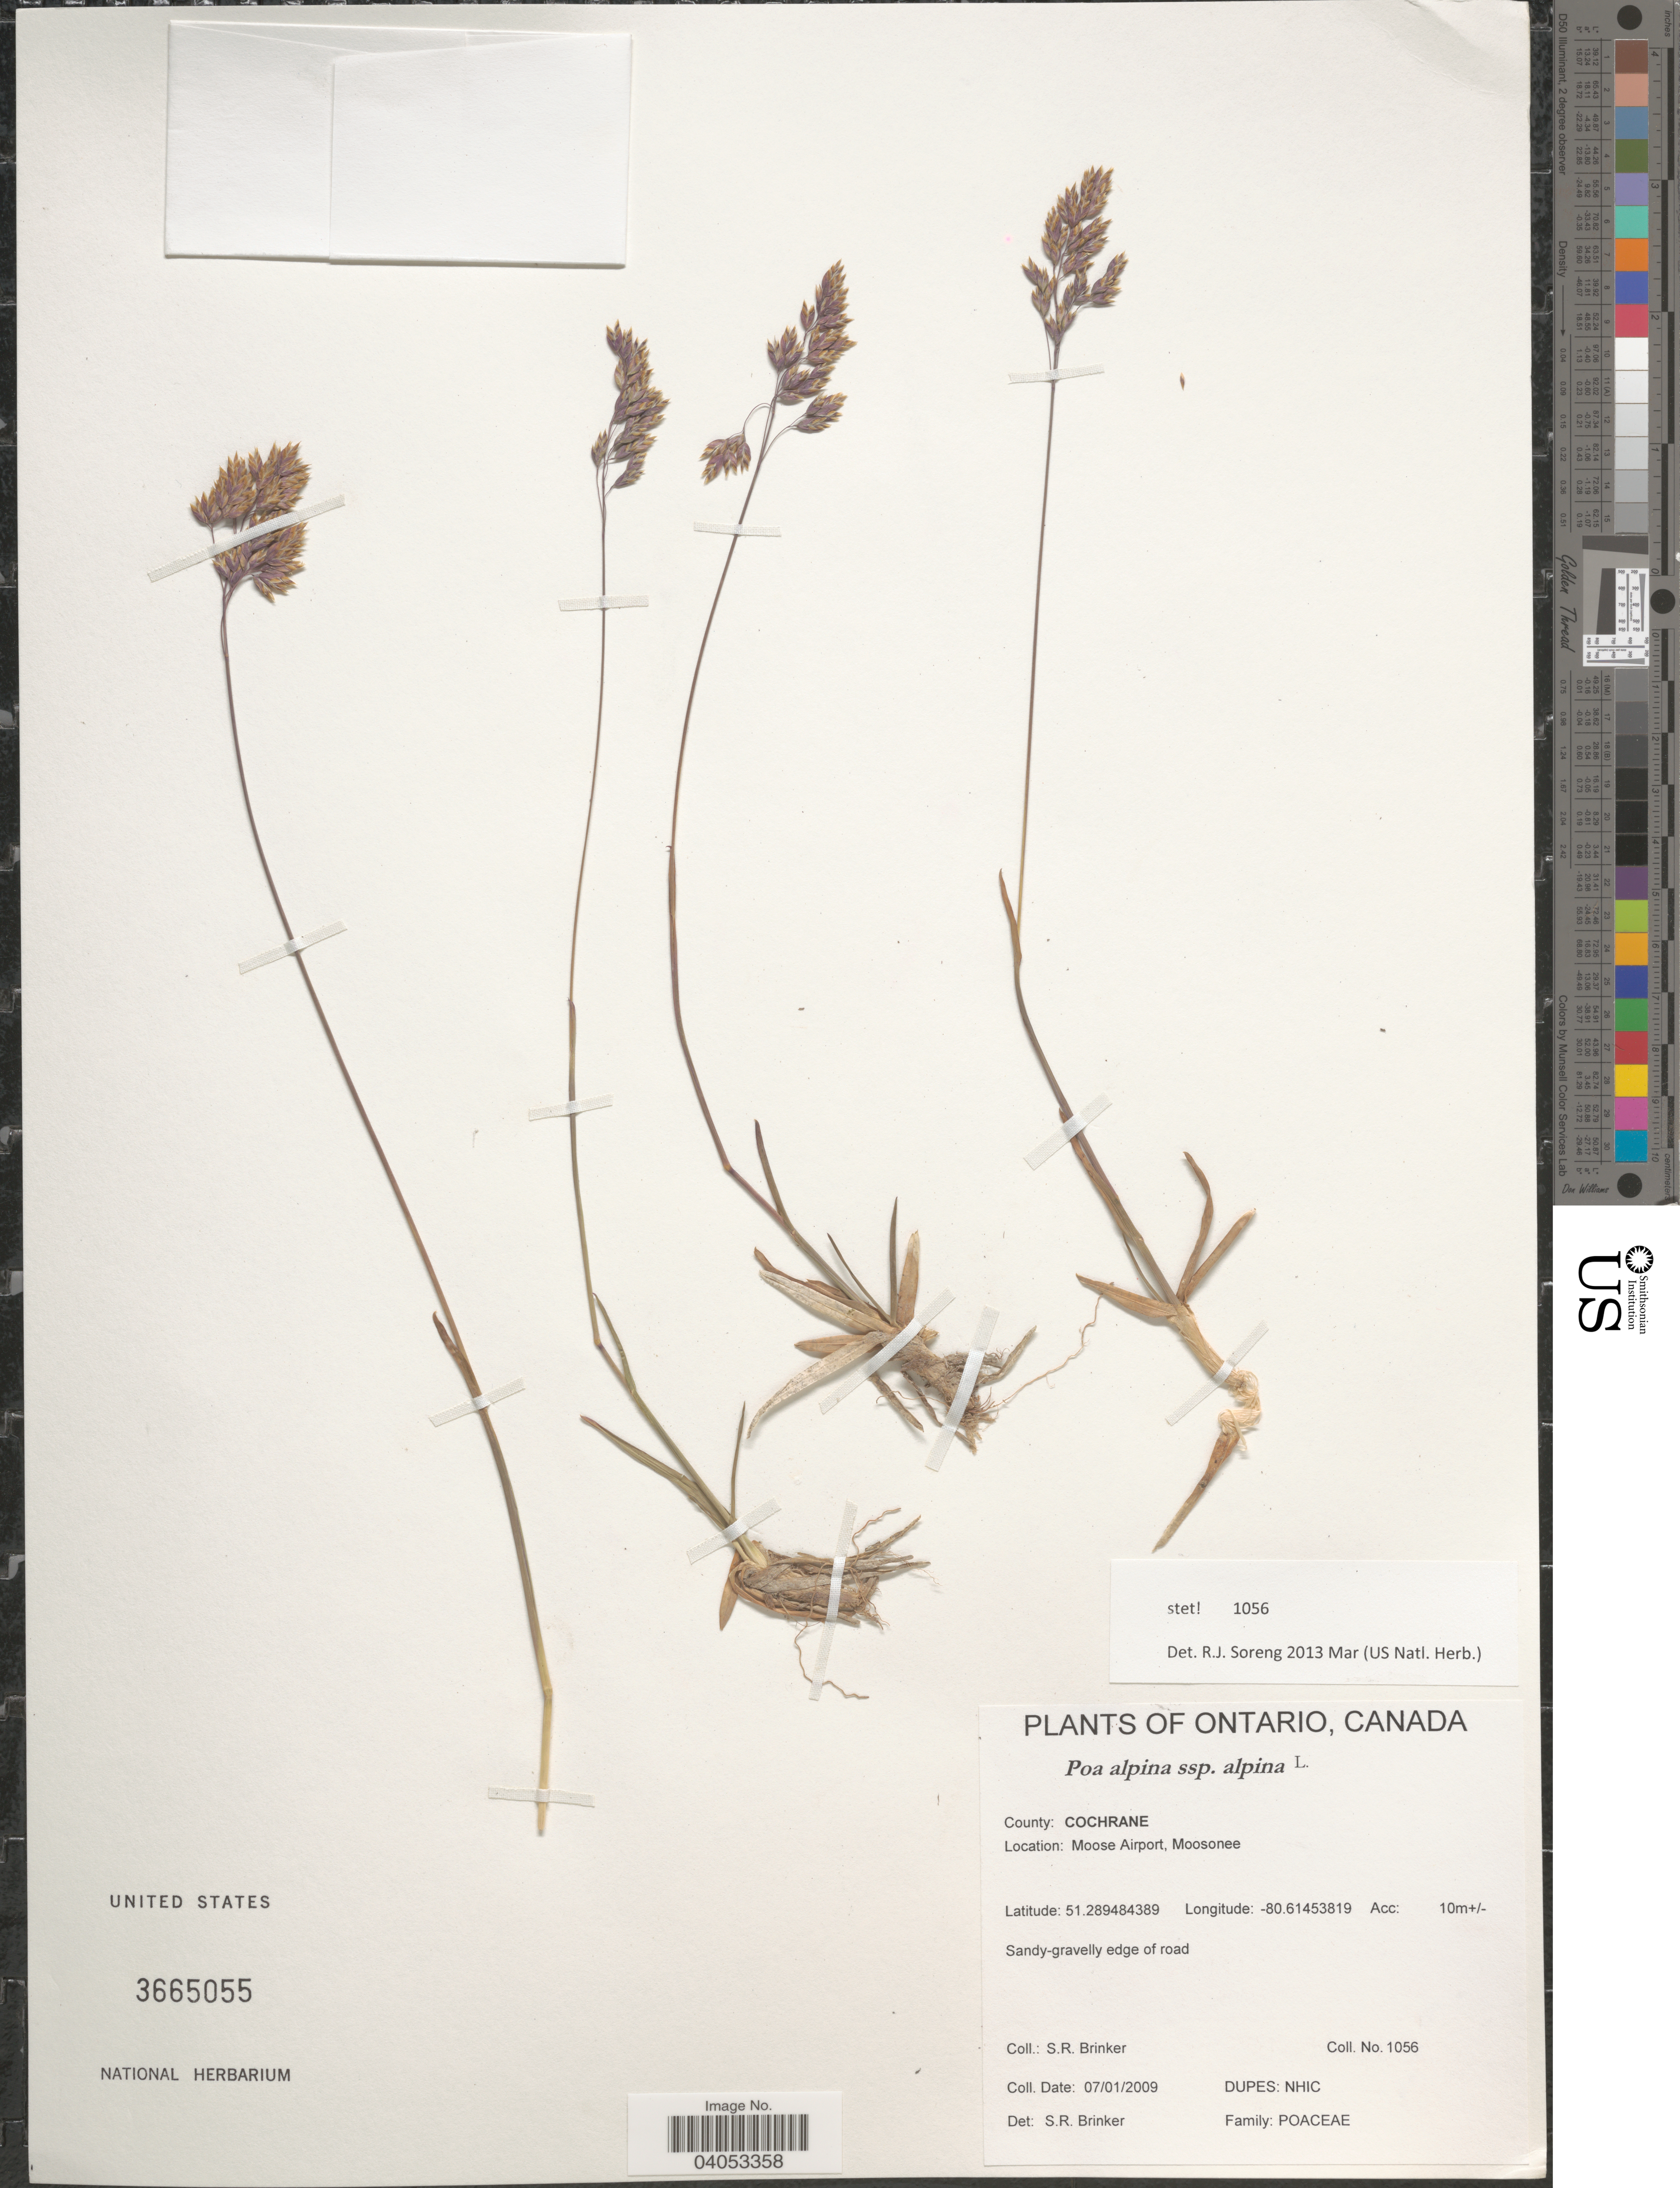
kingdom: Plantae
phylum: Tracheophyta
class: Liliopsida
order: Poales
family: Poaceae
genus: Poa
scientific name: Poa alpina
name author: L.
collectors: S. Brinker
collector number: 1056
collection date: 2009-01-07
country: Canada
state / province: Ontario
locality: County: Cochrane. Moose Airport, Moosonee.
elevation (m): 10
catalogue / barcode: US 3665055